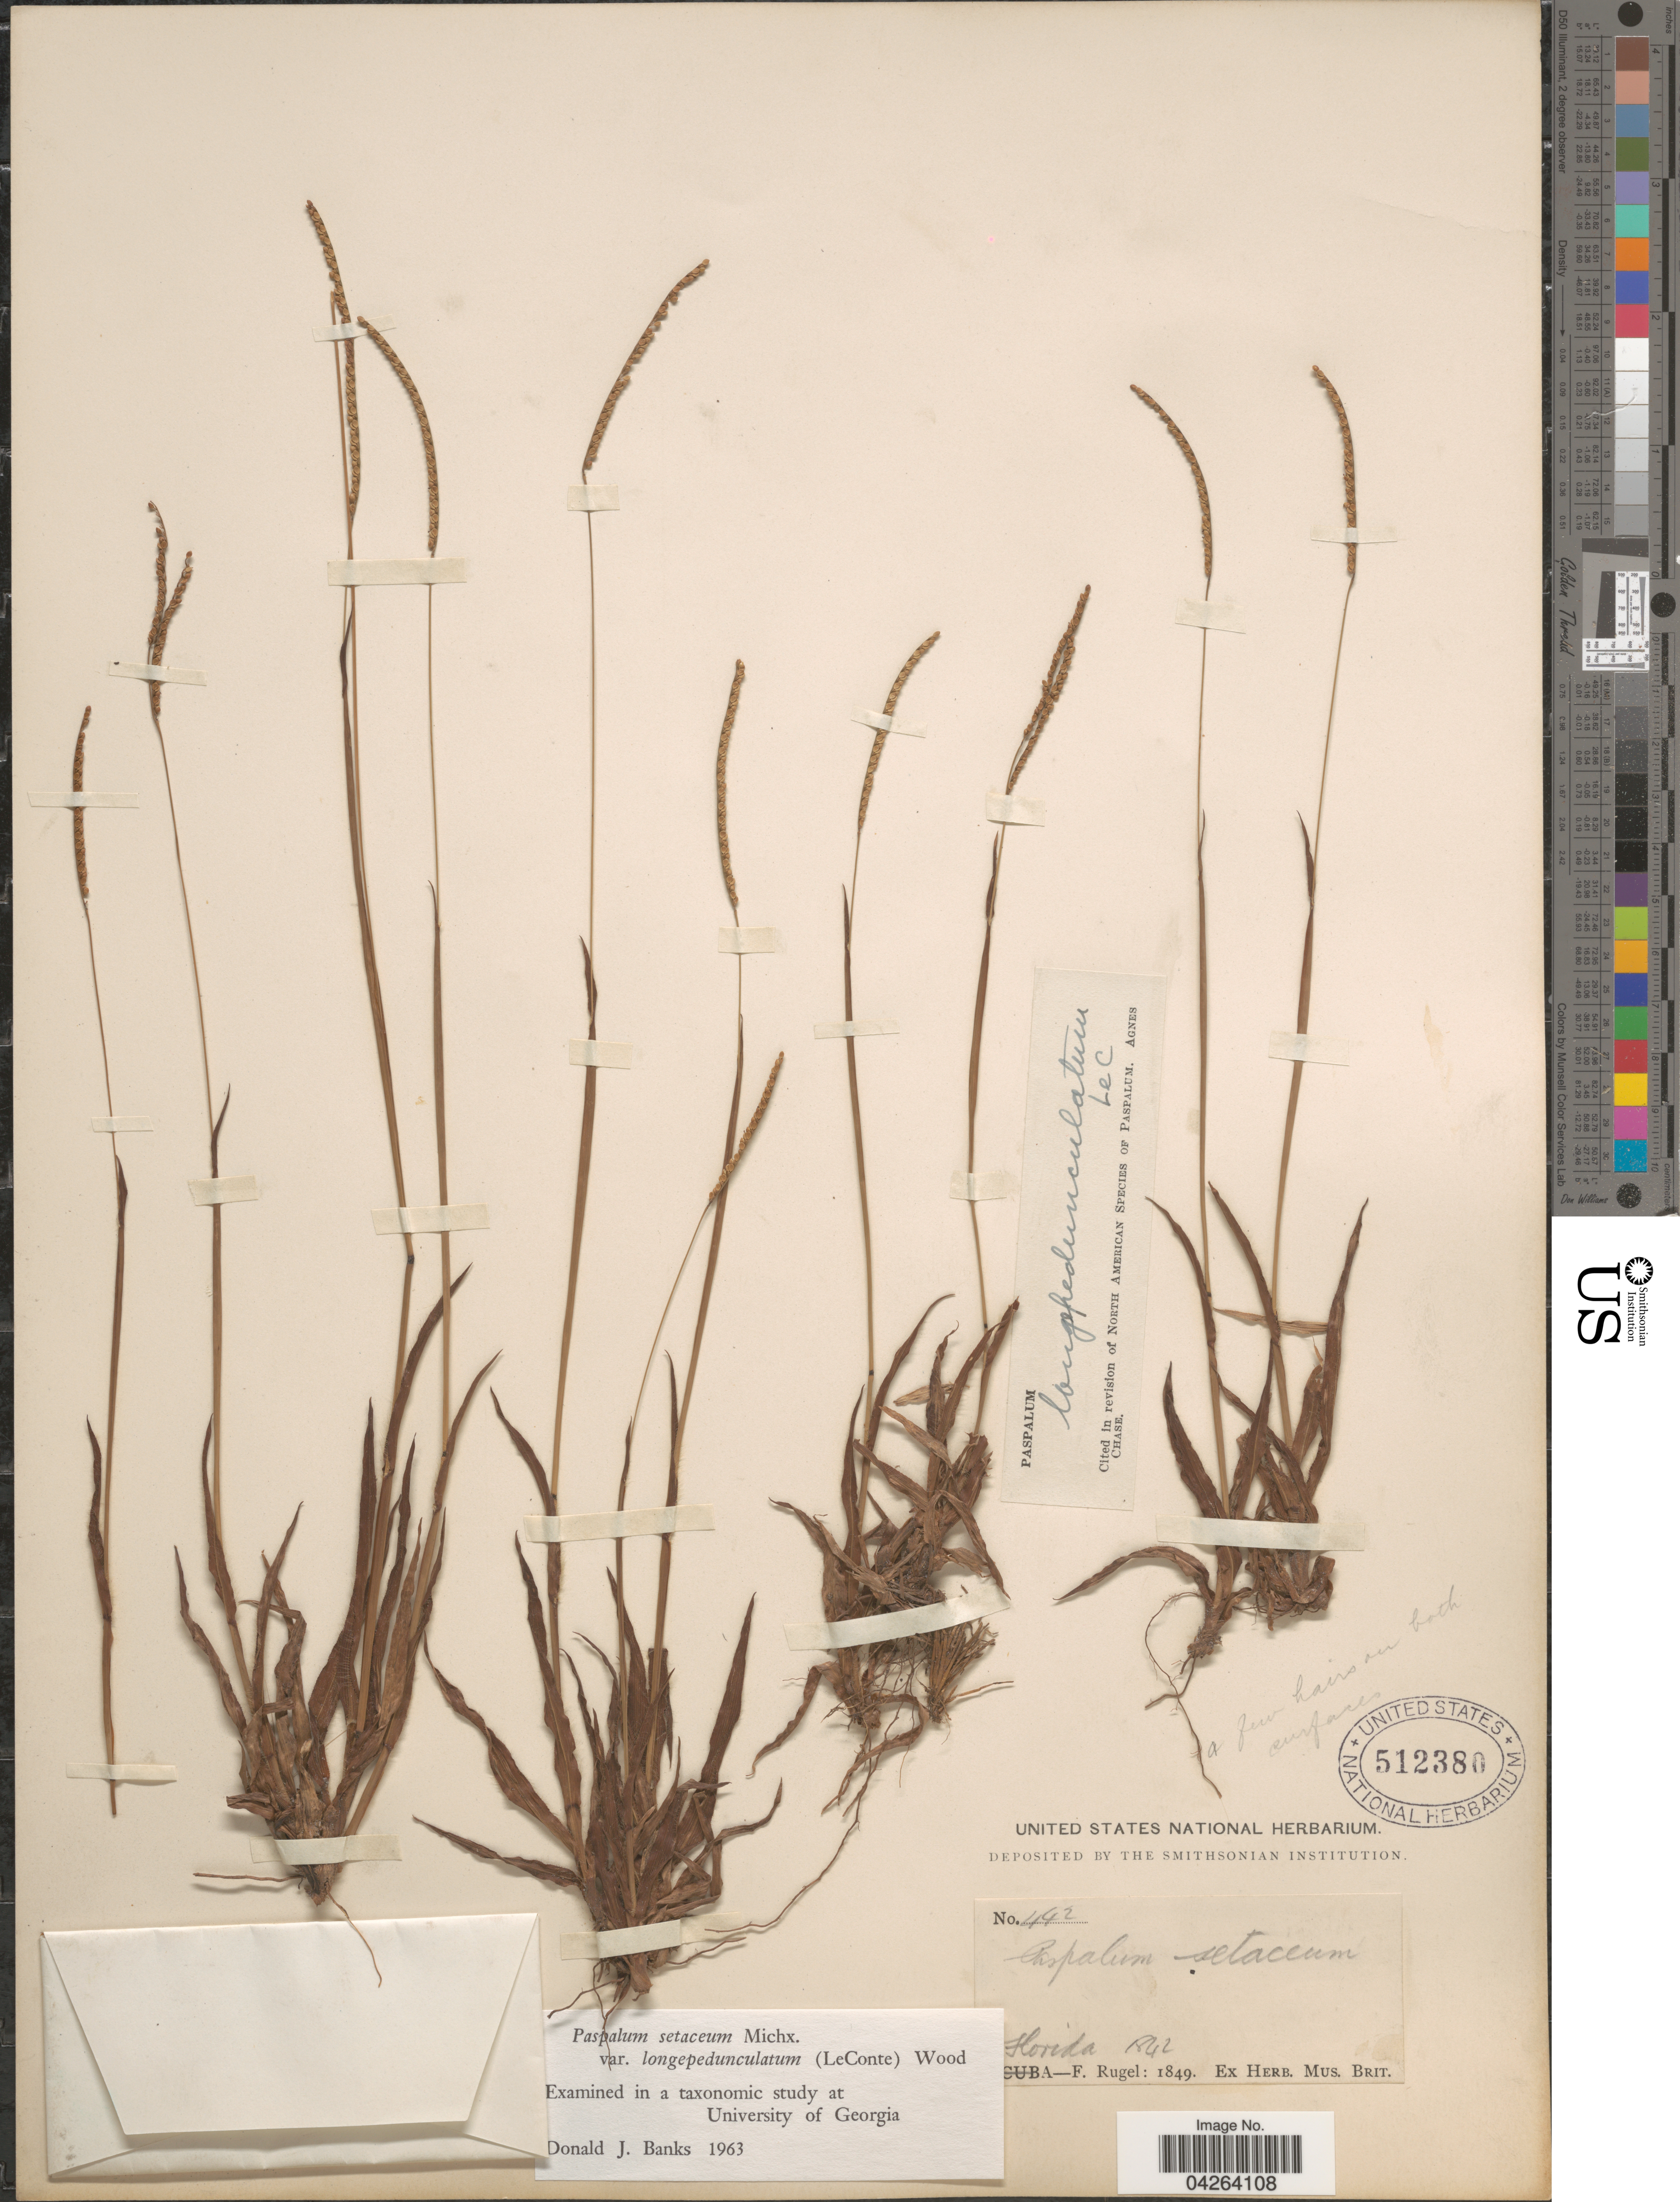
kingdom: Plantae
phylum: Tracheophyta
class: Liliopsida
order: Poales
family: Poaceae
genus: Paspalum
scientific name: Paspalum setaceum var. longipedunculatum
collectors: F. Rugel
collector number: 442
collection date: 1842/1849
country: United States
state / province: Florida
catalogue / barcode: US 512380